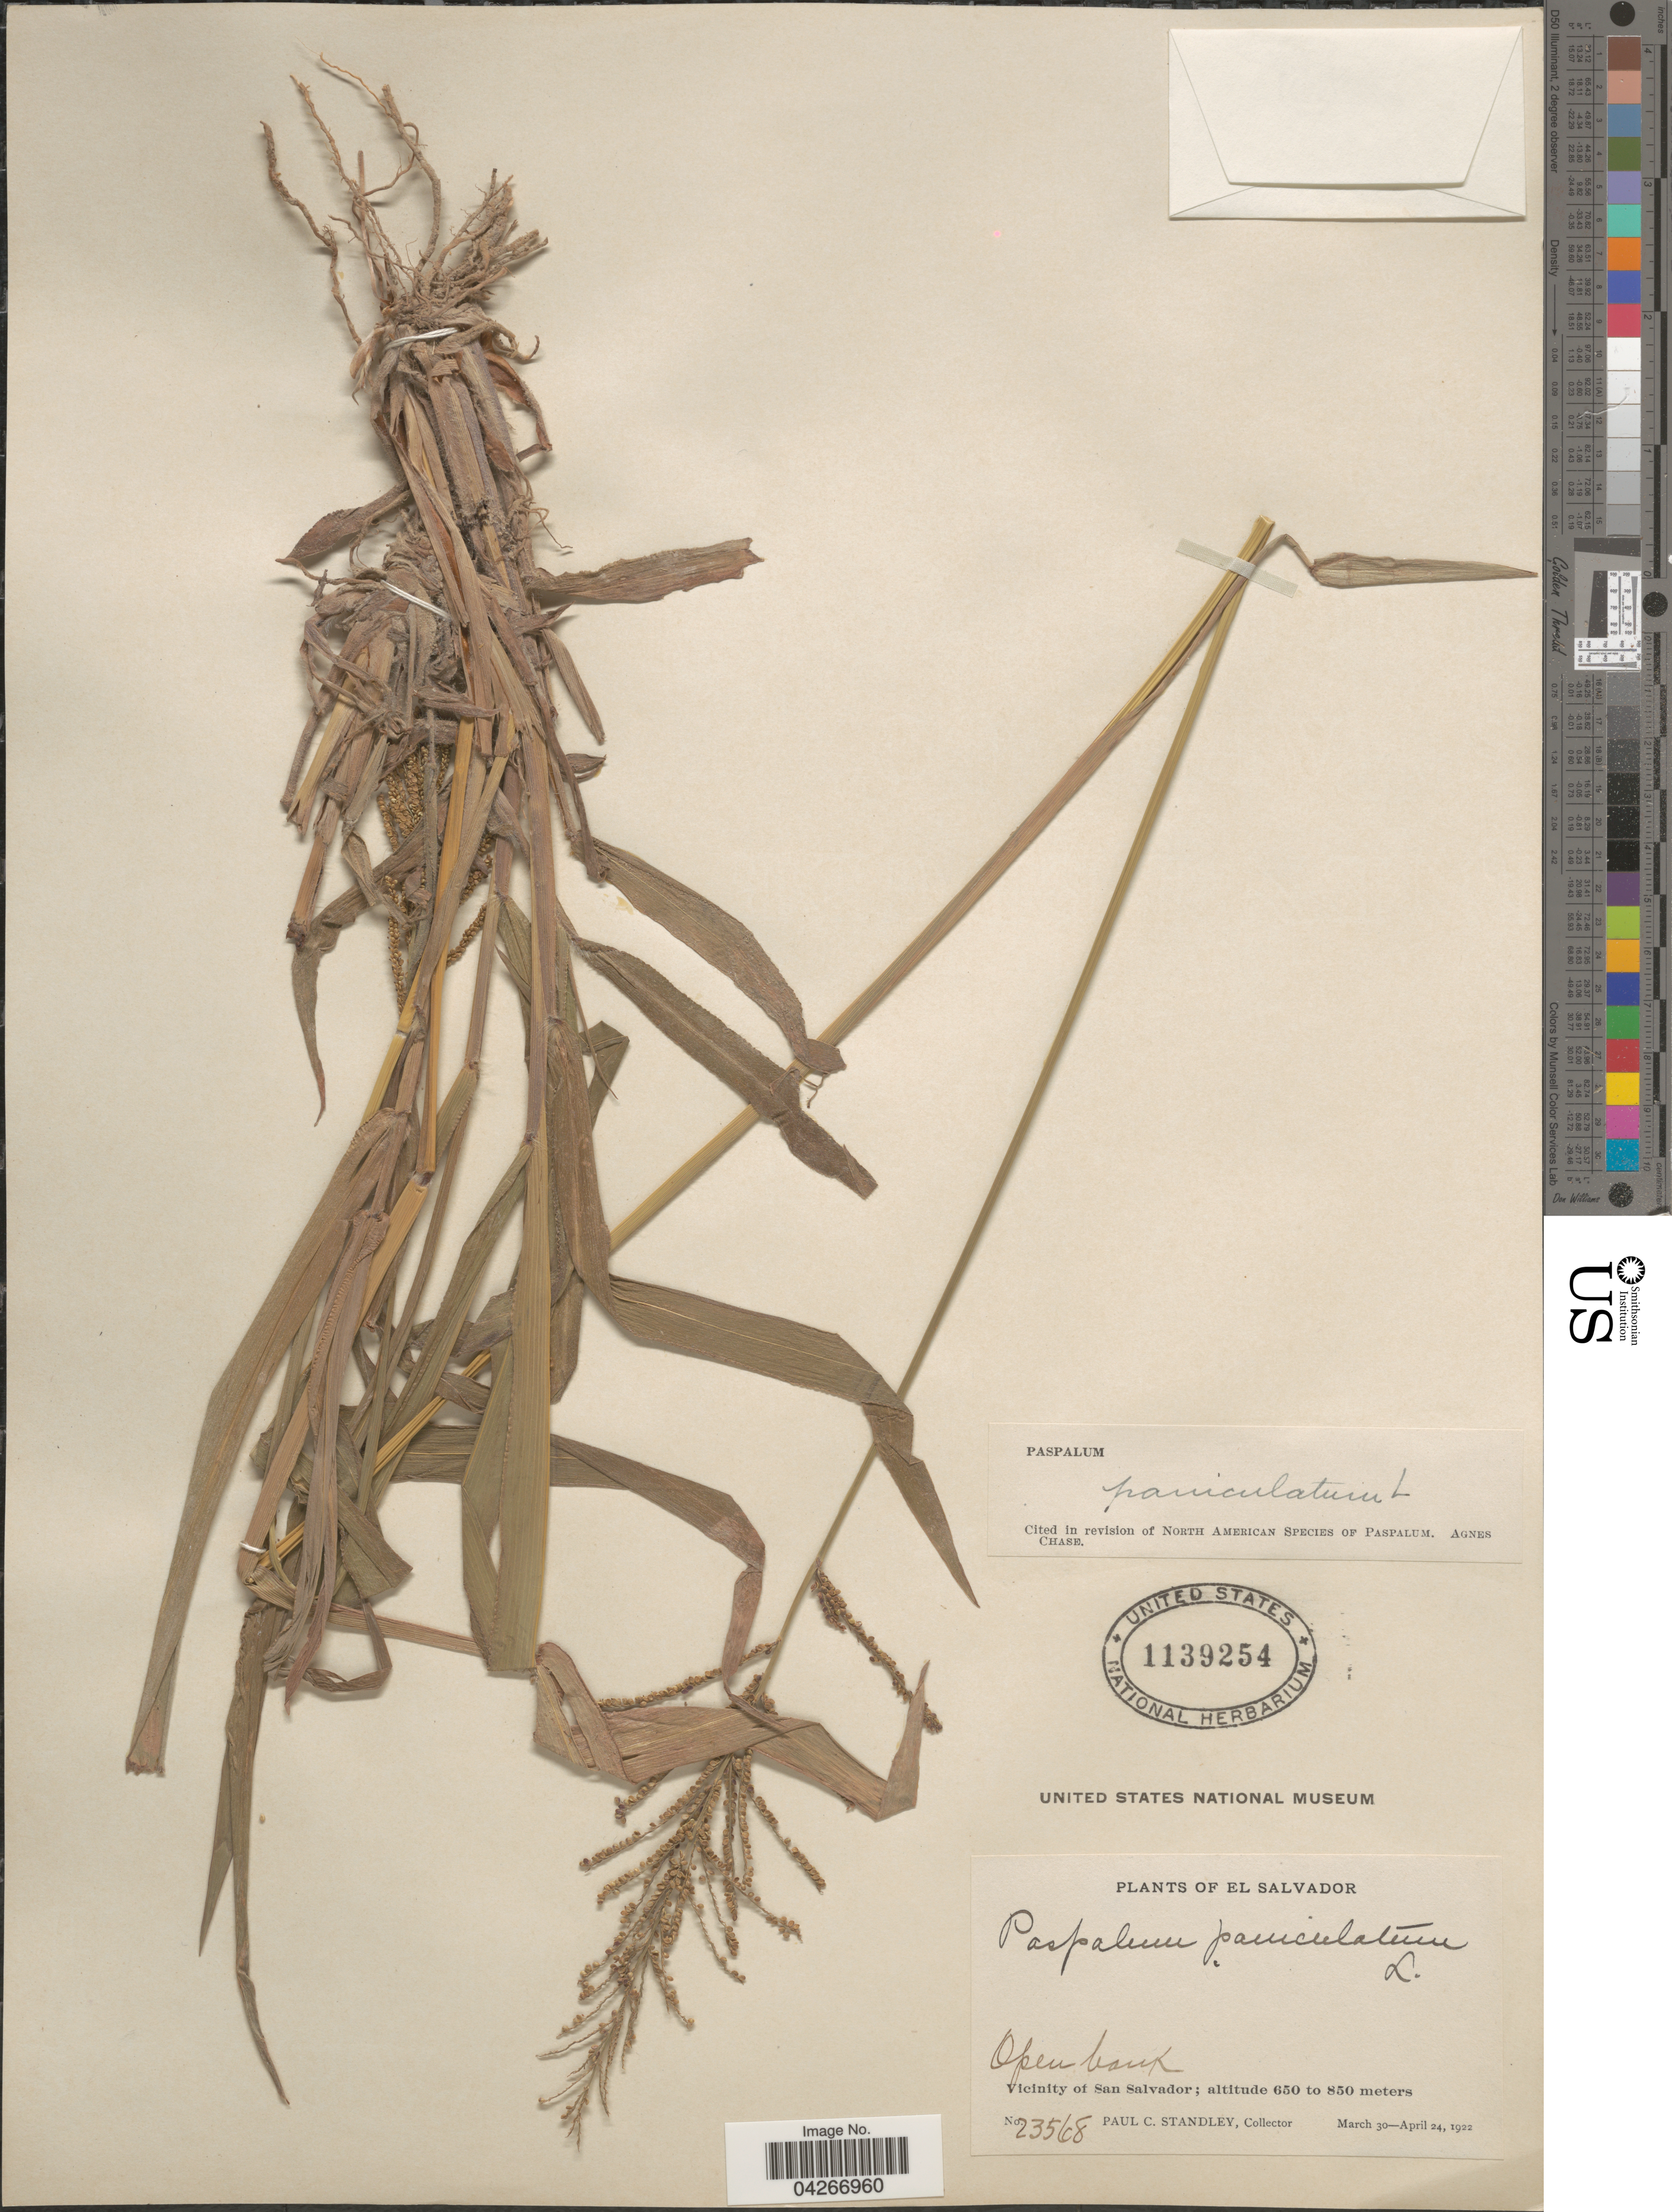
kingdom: Plantae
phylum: Tracheophyta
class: Liliopsida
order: Poales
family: Poaceae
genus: Paspalum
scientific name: Paspalum paniculatum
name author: L.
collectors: P. C. Standley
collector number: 23568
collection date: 1922-03-30/1922-04-24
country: El Salvador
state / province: San Salvador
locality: Vicinity of San Salvador.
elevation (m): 650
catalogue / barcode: US 1139254